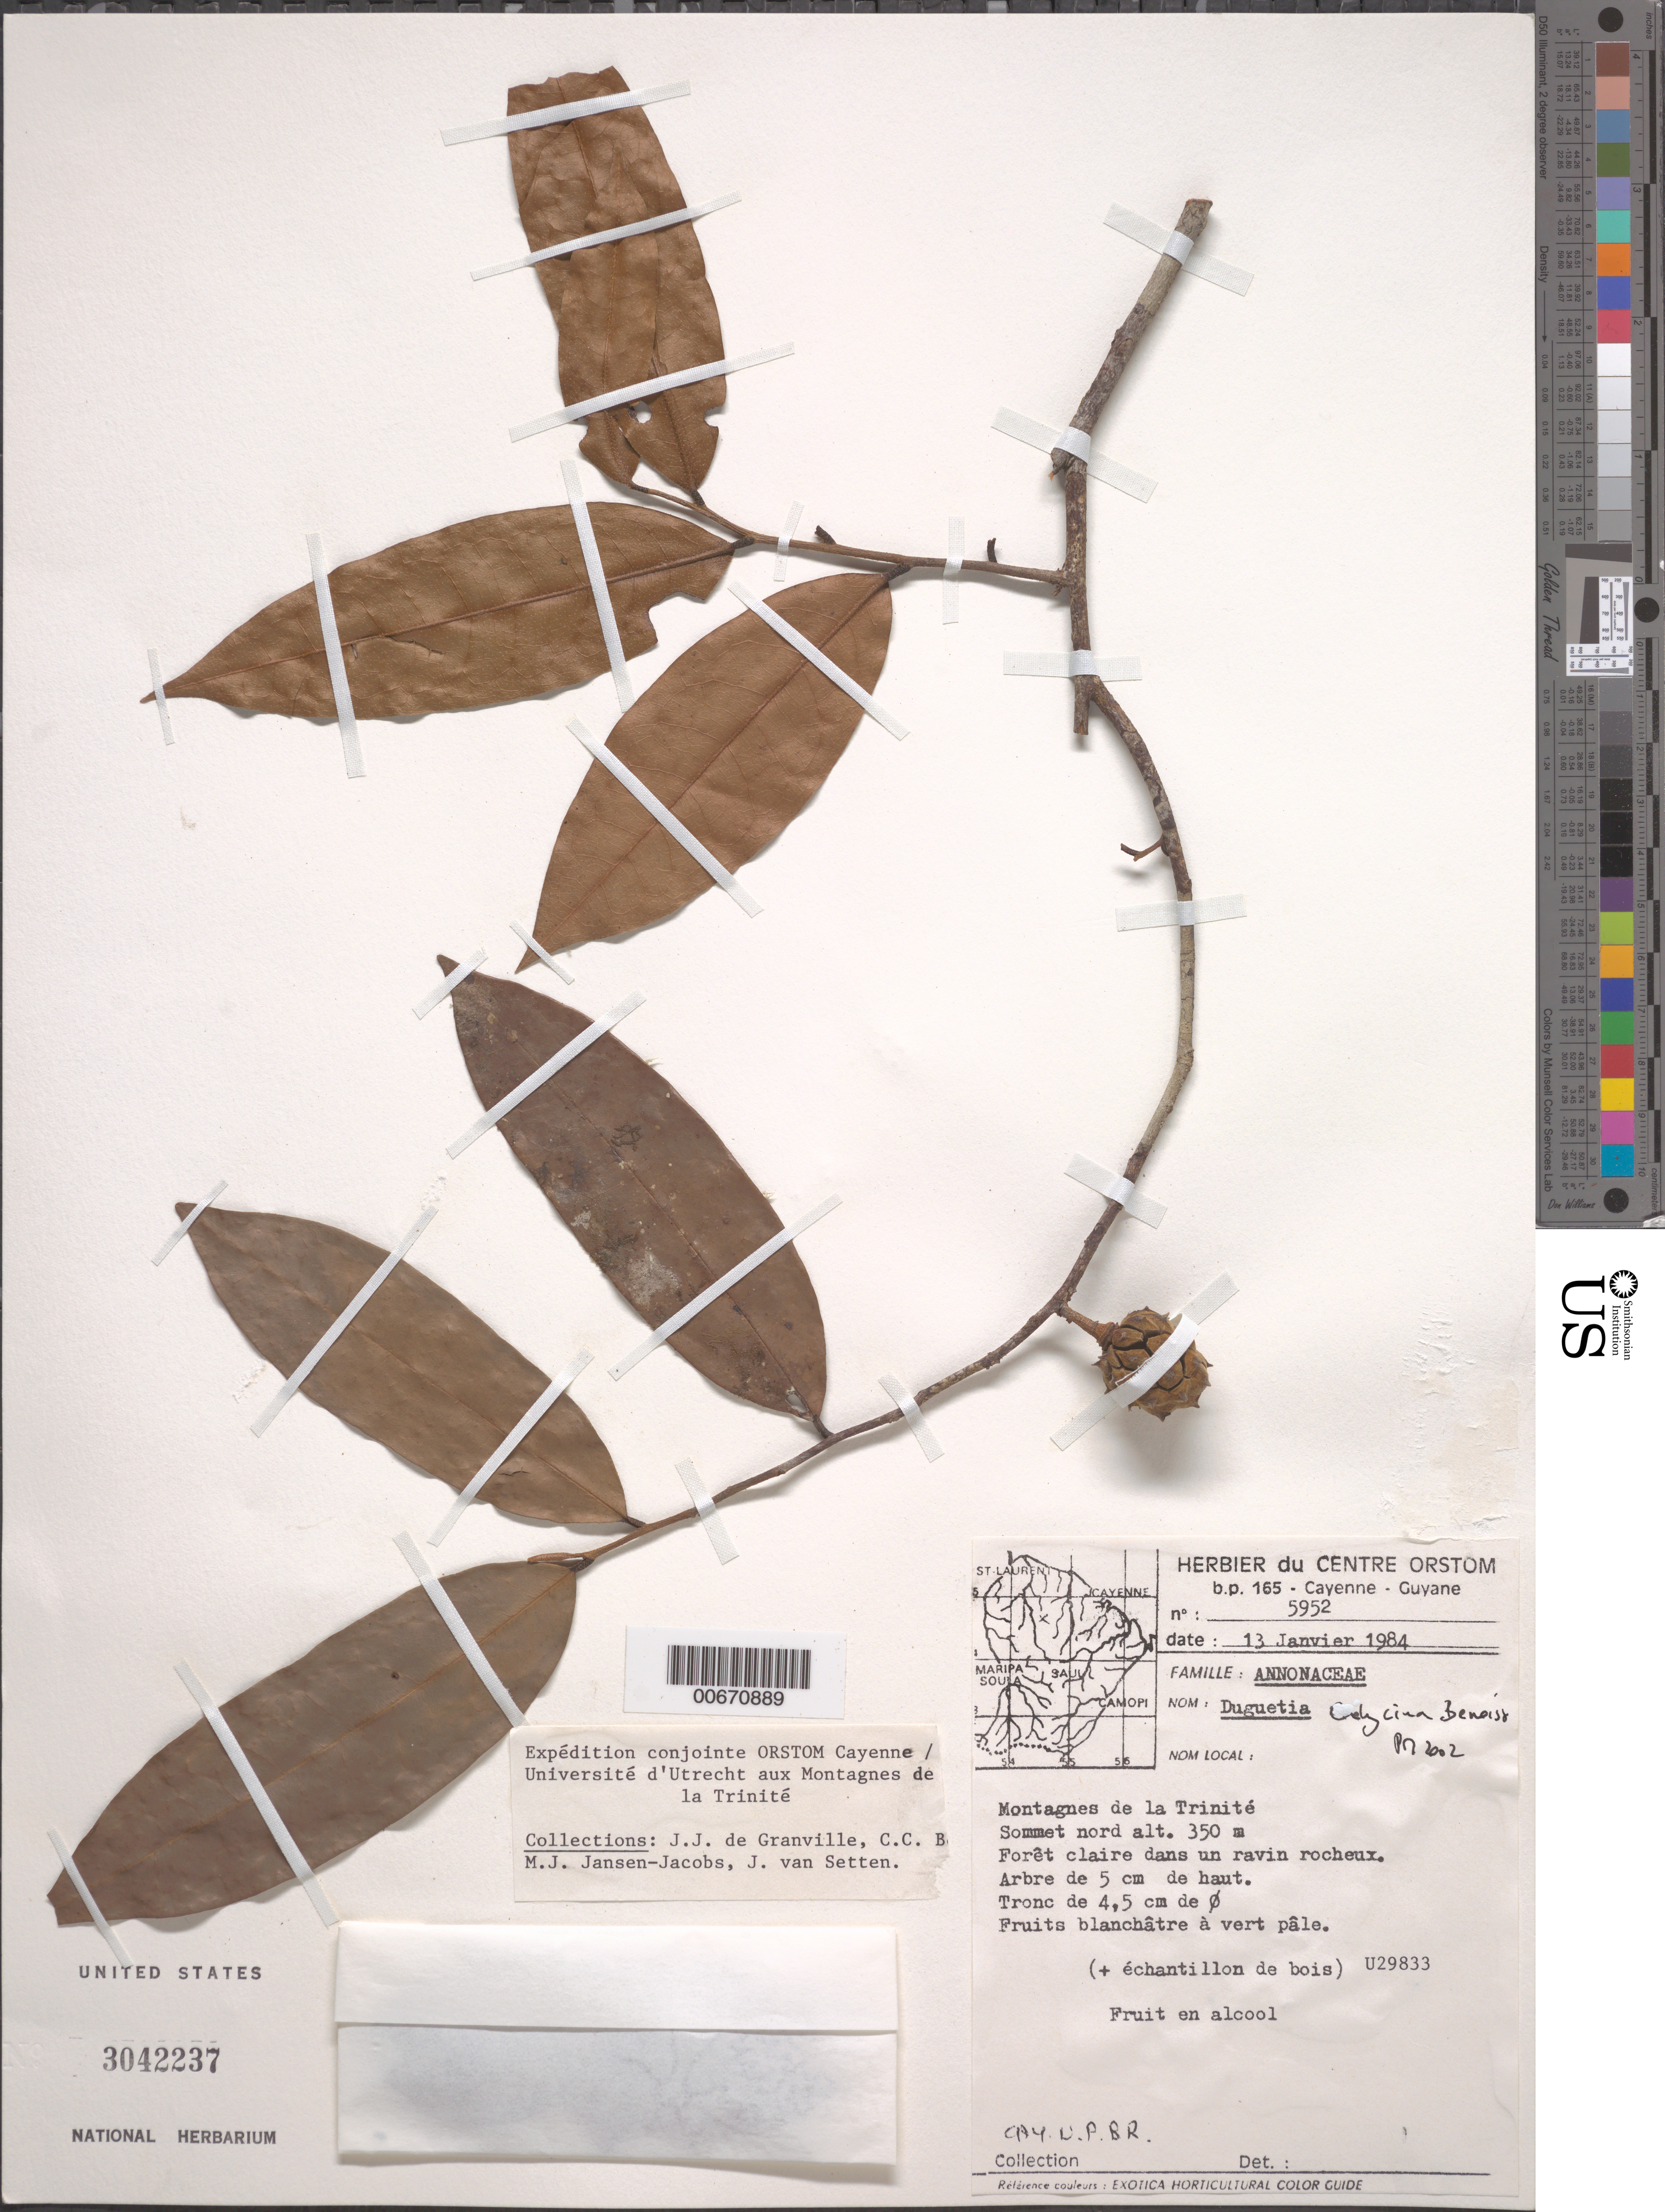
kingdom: Plantae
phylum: Tracheophyta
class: Magnoliopsida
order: Magnoliales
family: Annonaceae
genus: Duguetia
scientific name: Duguetia calycina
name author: Benoist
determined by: Maas, Paul J. M.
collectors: J.-J. de Granville, C. C. Berg, M. J. Jansen-Jacobs & J. van Setten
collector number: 5952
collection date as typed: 13-Jan-84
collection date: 1984-01-13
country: French Guiana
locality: Montagnes de la Trinité, sommet Nord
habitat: Forêt claire dans un ravin rocheux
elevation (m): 350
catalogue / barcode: US 3042237